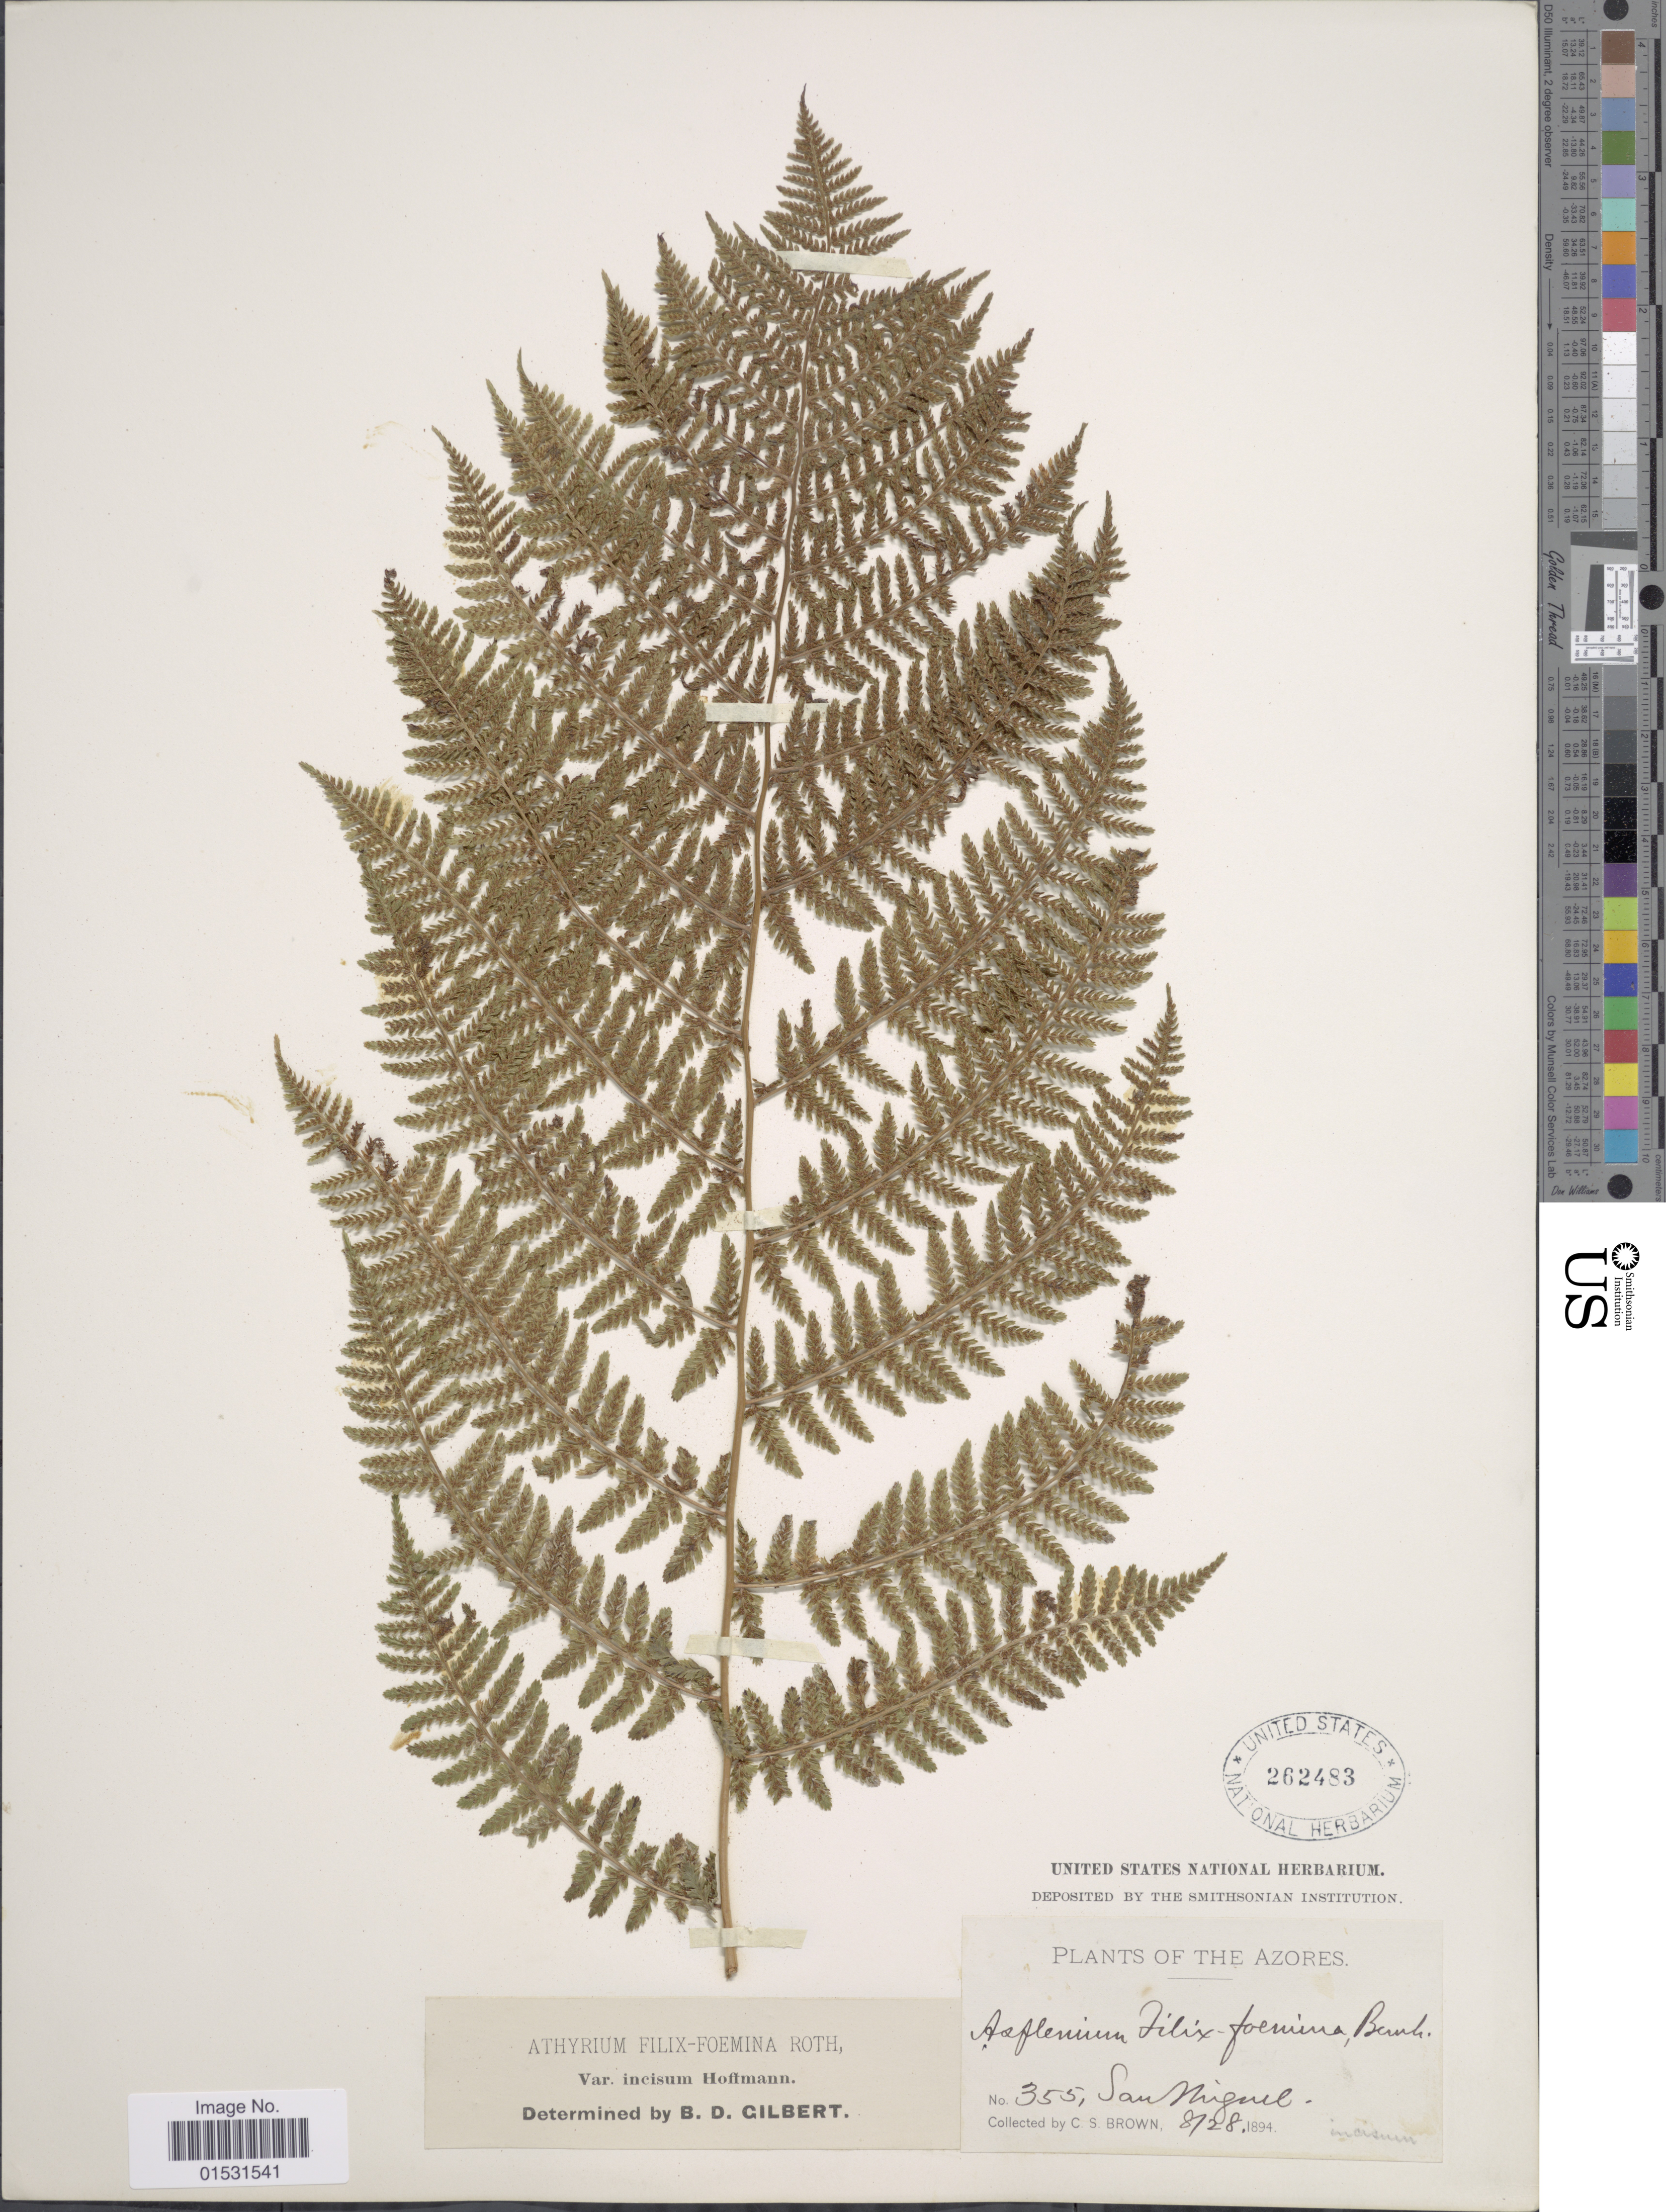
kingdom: Plantae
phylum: Tracheophyta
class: Polypodiopsida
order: Polypodiales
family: Athyriaceae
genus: Athyrium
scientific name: Athyrium filix-femina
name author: (L.) Roth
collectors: C. S. Brown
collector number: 355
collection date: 1894-08-28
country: Portugal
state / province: Azores (Aut. Reg.)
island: São Miguel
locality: San Miguel.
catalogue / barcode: US 262483